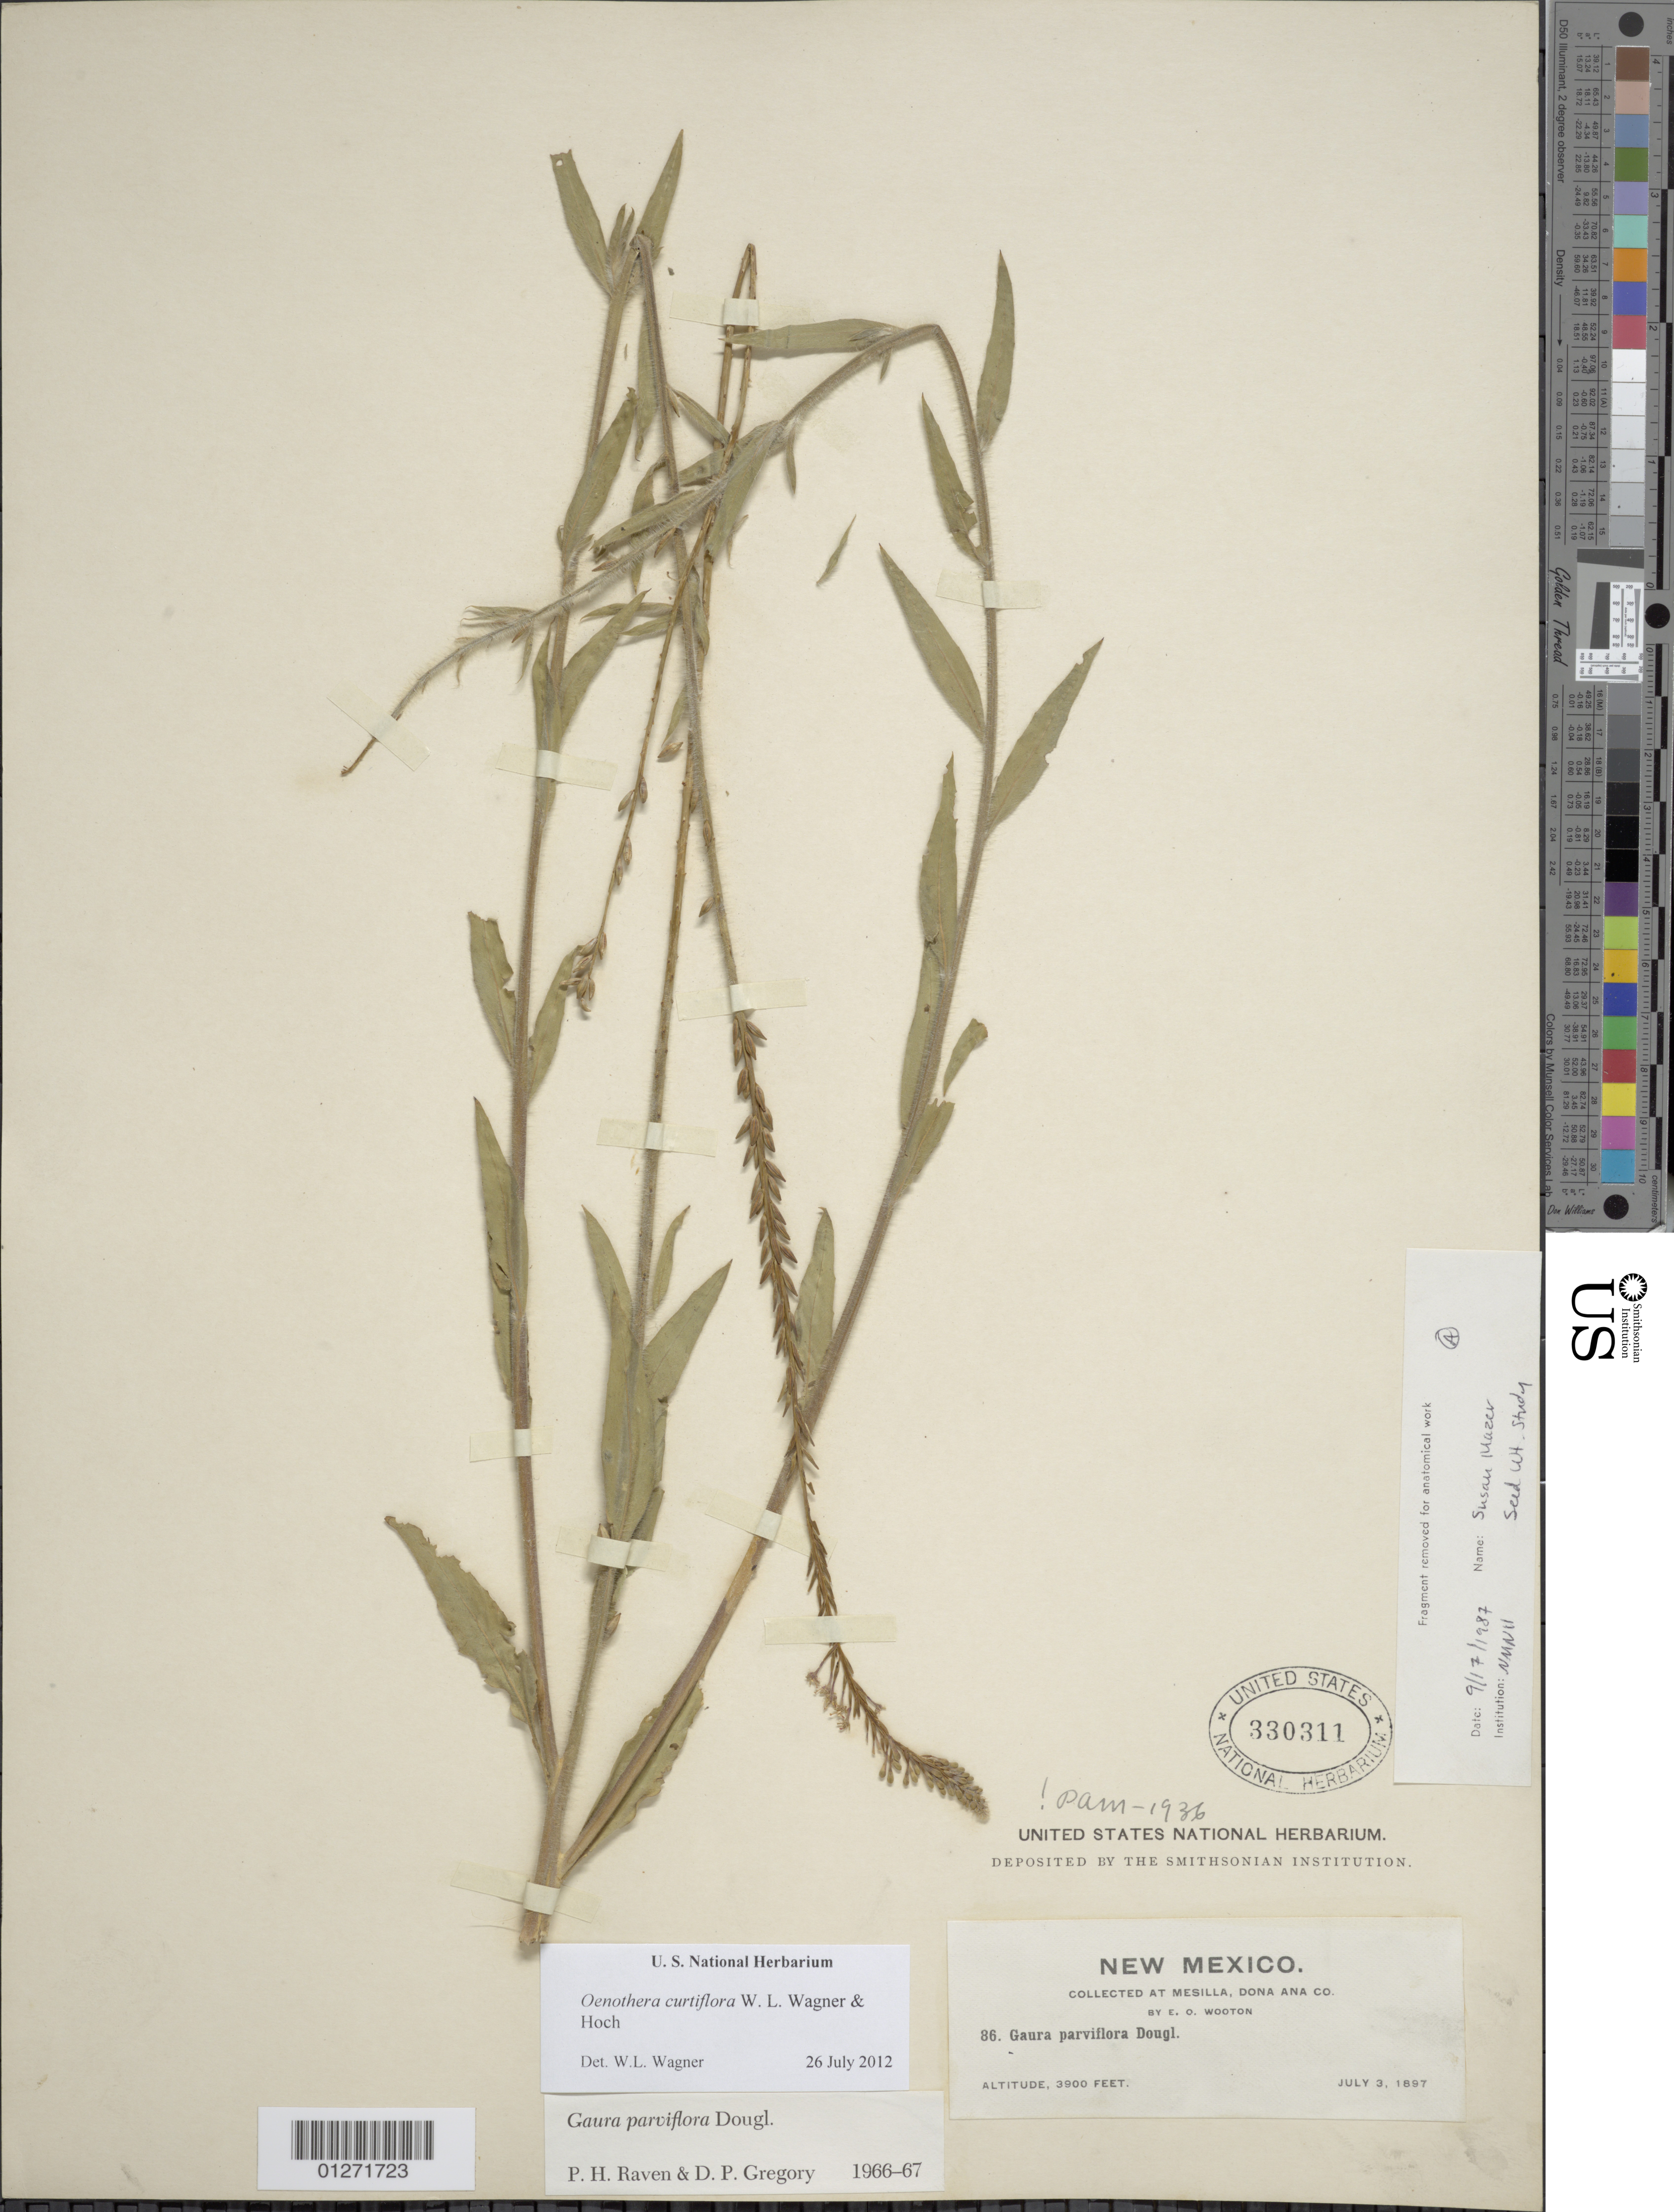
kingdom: Plantae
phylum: Tracheophyta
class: Magnoliopsida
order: Myrtales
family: Onagraceae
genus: Oenothera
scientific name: Oenothera curtiflora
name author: W.L. Wagner & Hoch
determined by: Wagner, W. L., (BOT), Smithsonian Institution - National Museum of Natural History (UNITED STATES)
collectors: E. O. Wooton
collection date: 1897-07-03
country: United States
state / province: New Mexico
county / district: Dona Ana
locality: Mesilla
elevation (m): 1189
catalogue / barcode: US 330311